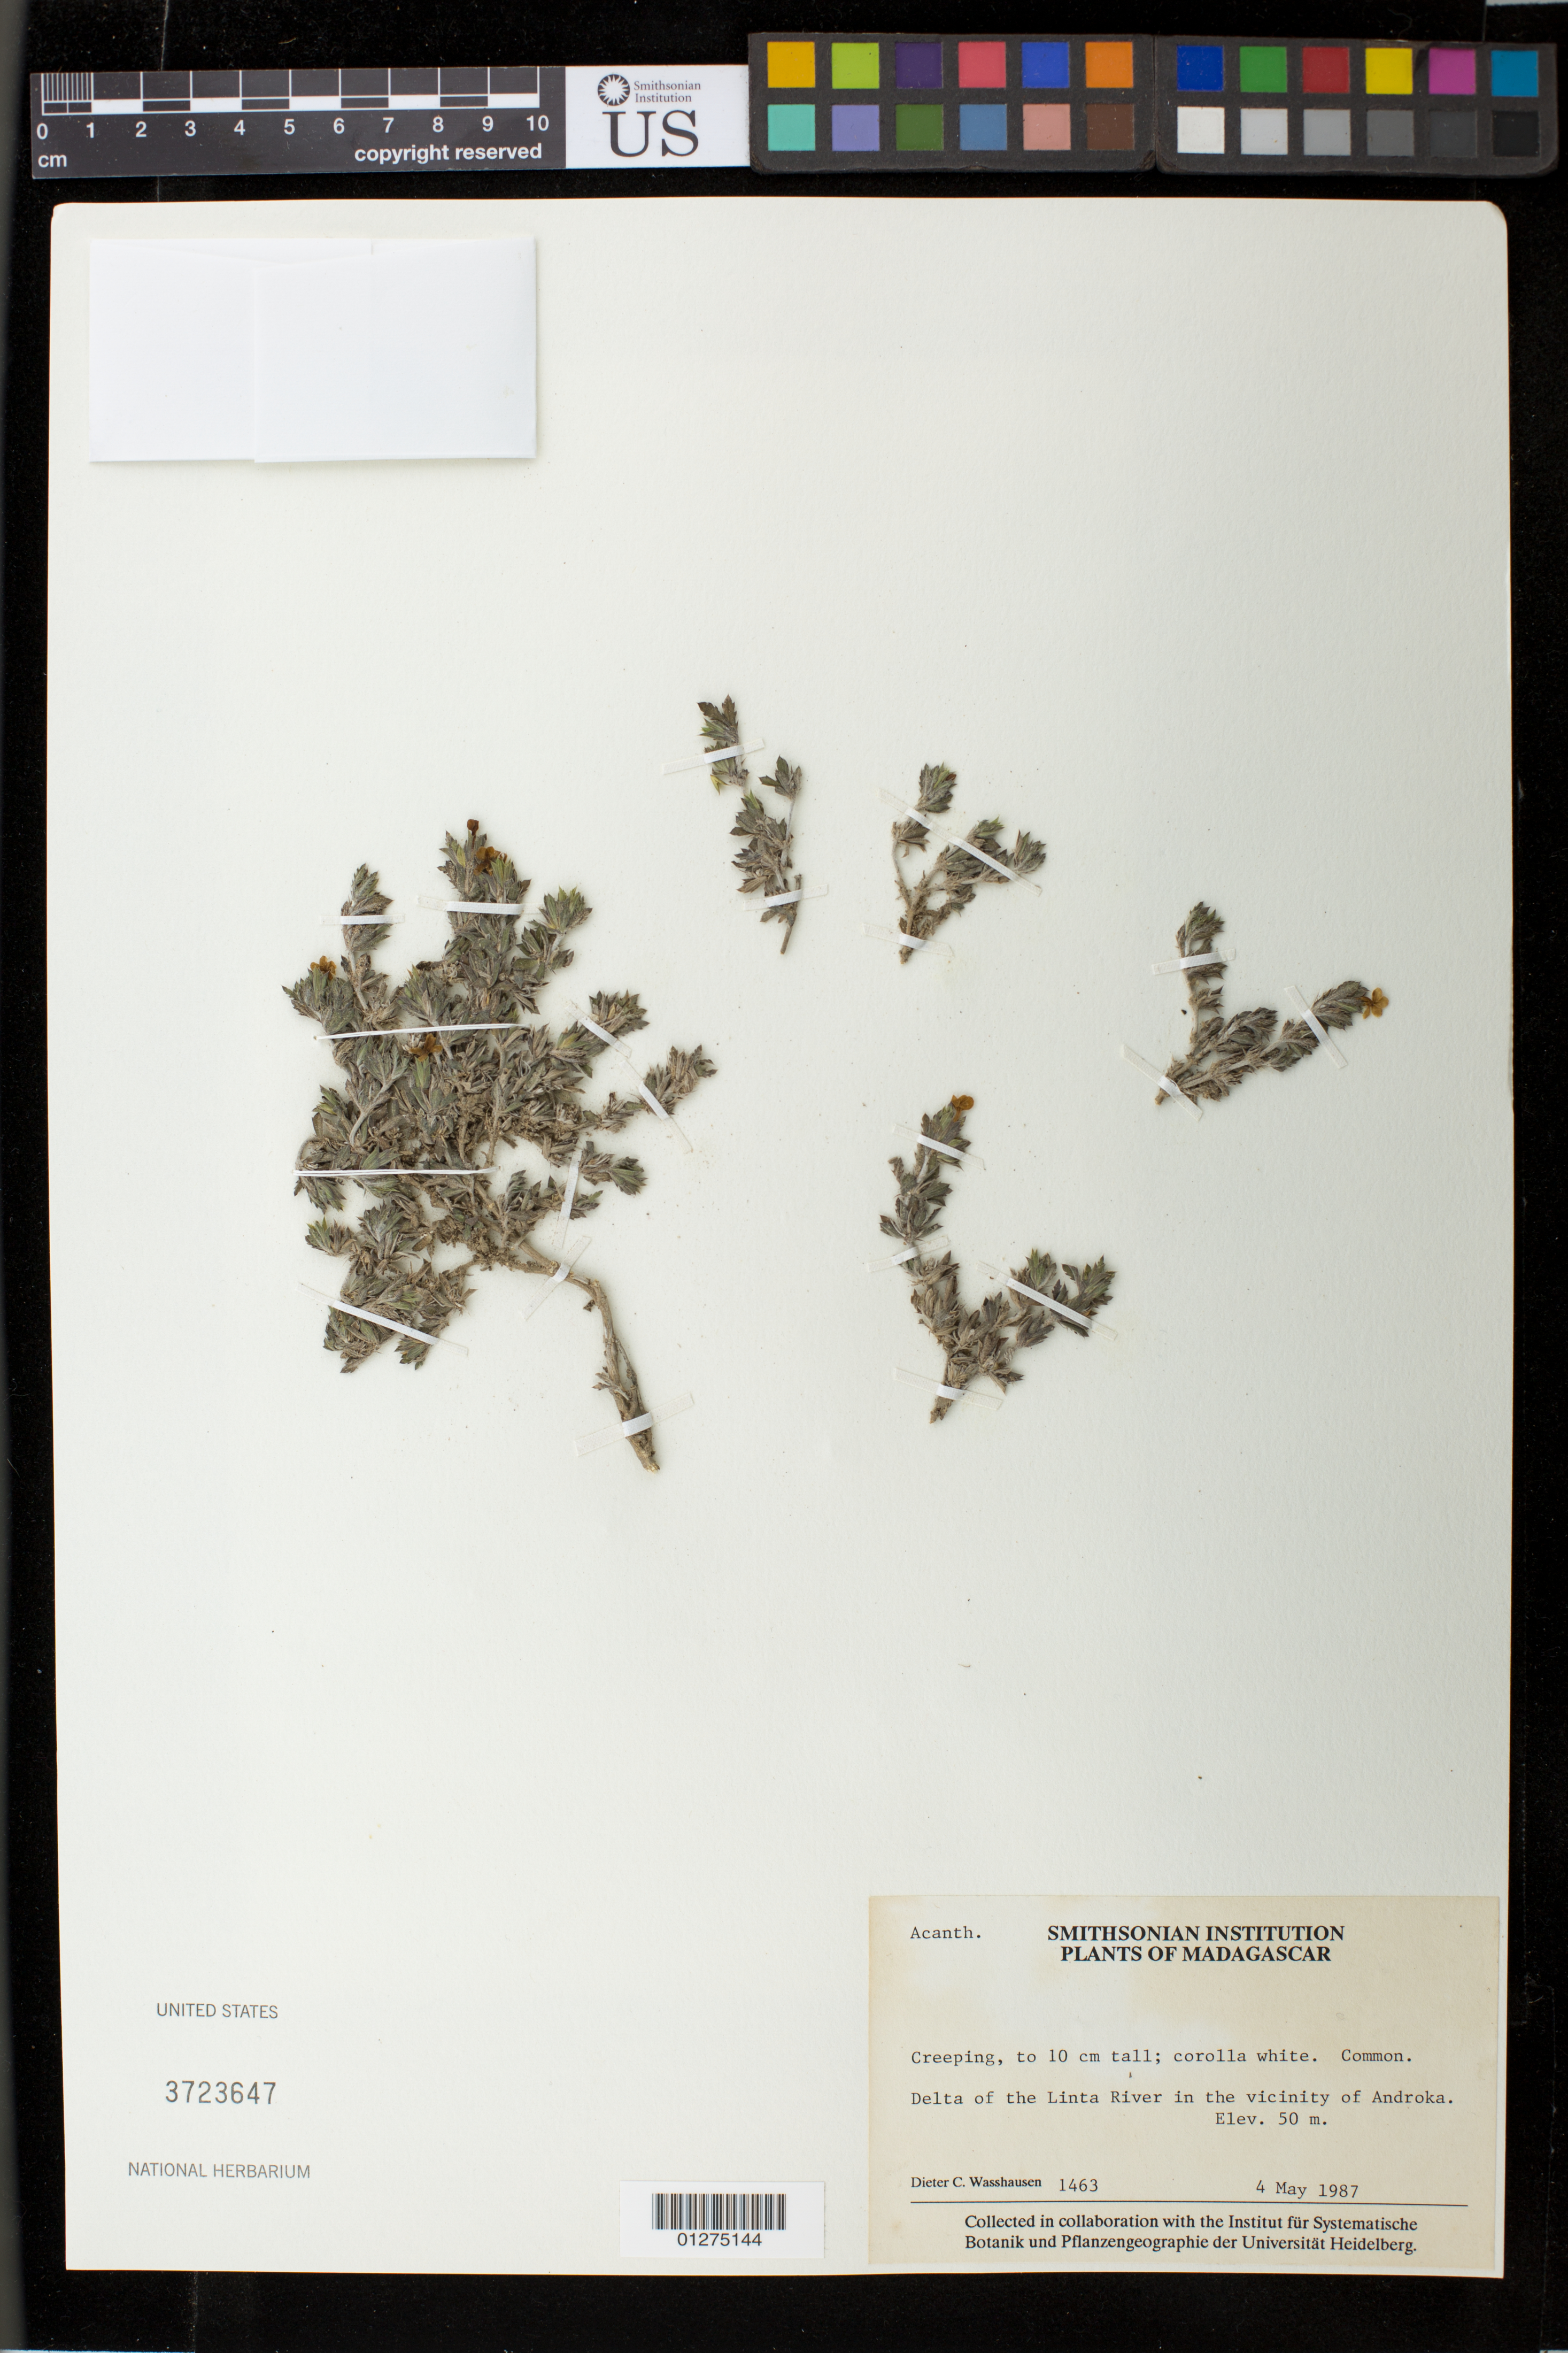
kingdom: Plantae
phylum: Tracheophyta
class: Magnoliopsida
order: Lamiales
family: Acanthaceae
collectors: D. C. Wasshausen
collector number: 1463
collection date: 1987-05-04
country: Madagascar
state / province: Atsimo-Andrefana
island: Madagascar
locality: Linta River delta, in the vicinity of Androka. Ampanihy.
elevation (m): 50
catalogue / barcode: US 3723647